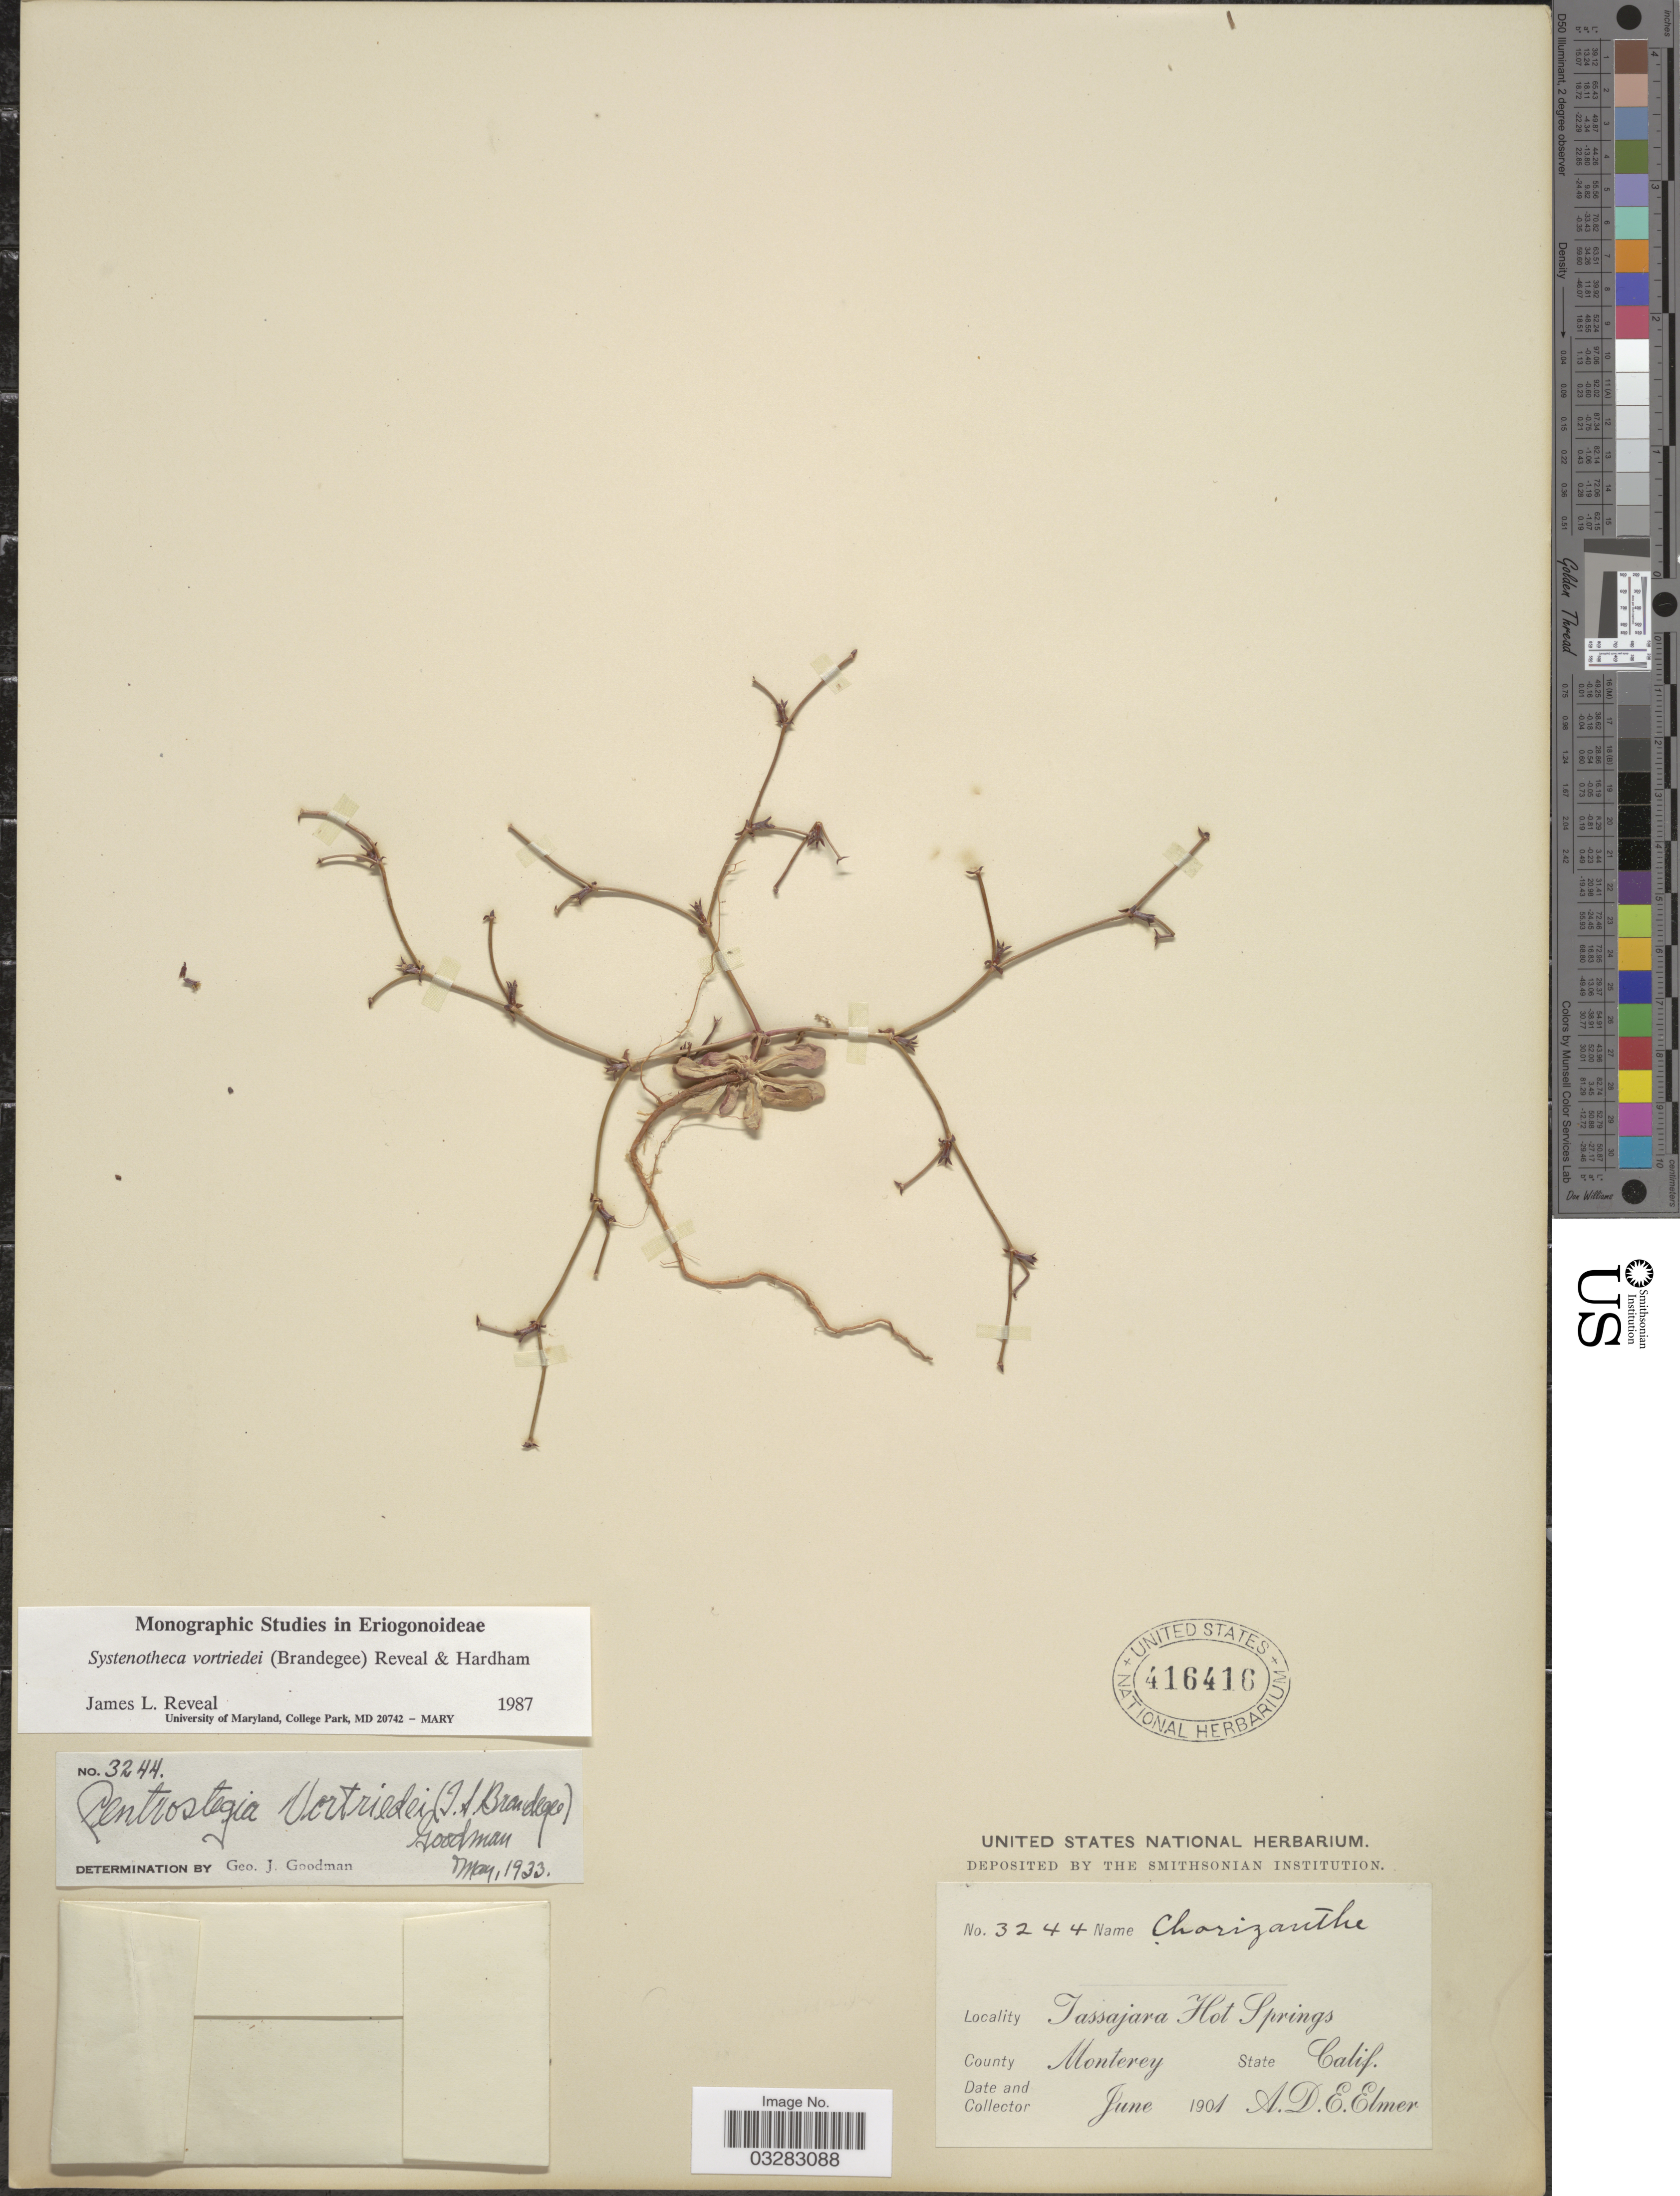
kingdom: Plantae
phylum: Tracheophyta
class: Magnoliopsida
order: Caryophyllales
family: Polygonaceae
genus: Systenotheca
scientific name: Systenotheca vortreidei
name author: (Brandegee) Reveal & Hardham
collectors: A. D. E. Elmer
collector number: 3244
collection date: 1901-06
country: United States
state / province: California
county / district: Monterey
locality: Tassajara Hot Springs. County Monterey.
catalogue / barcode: US 416416